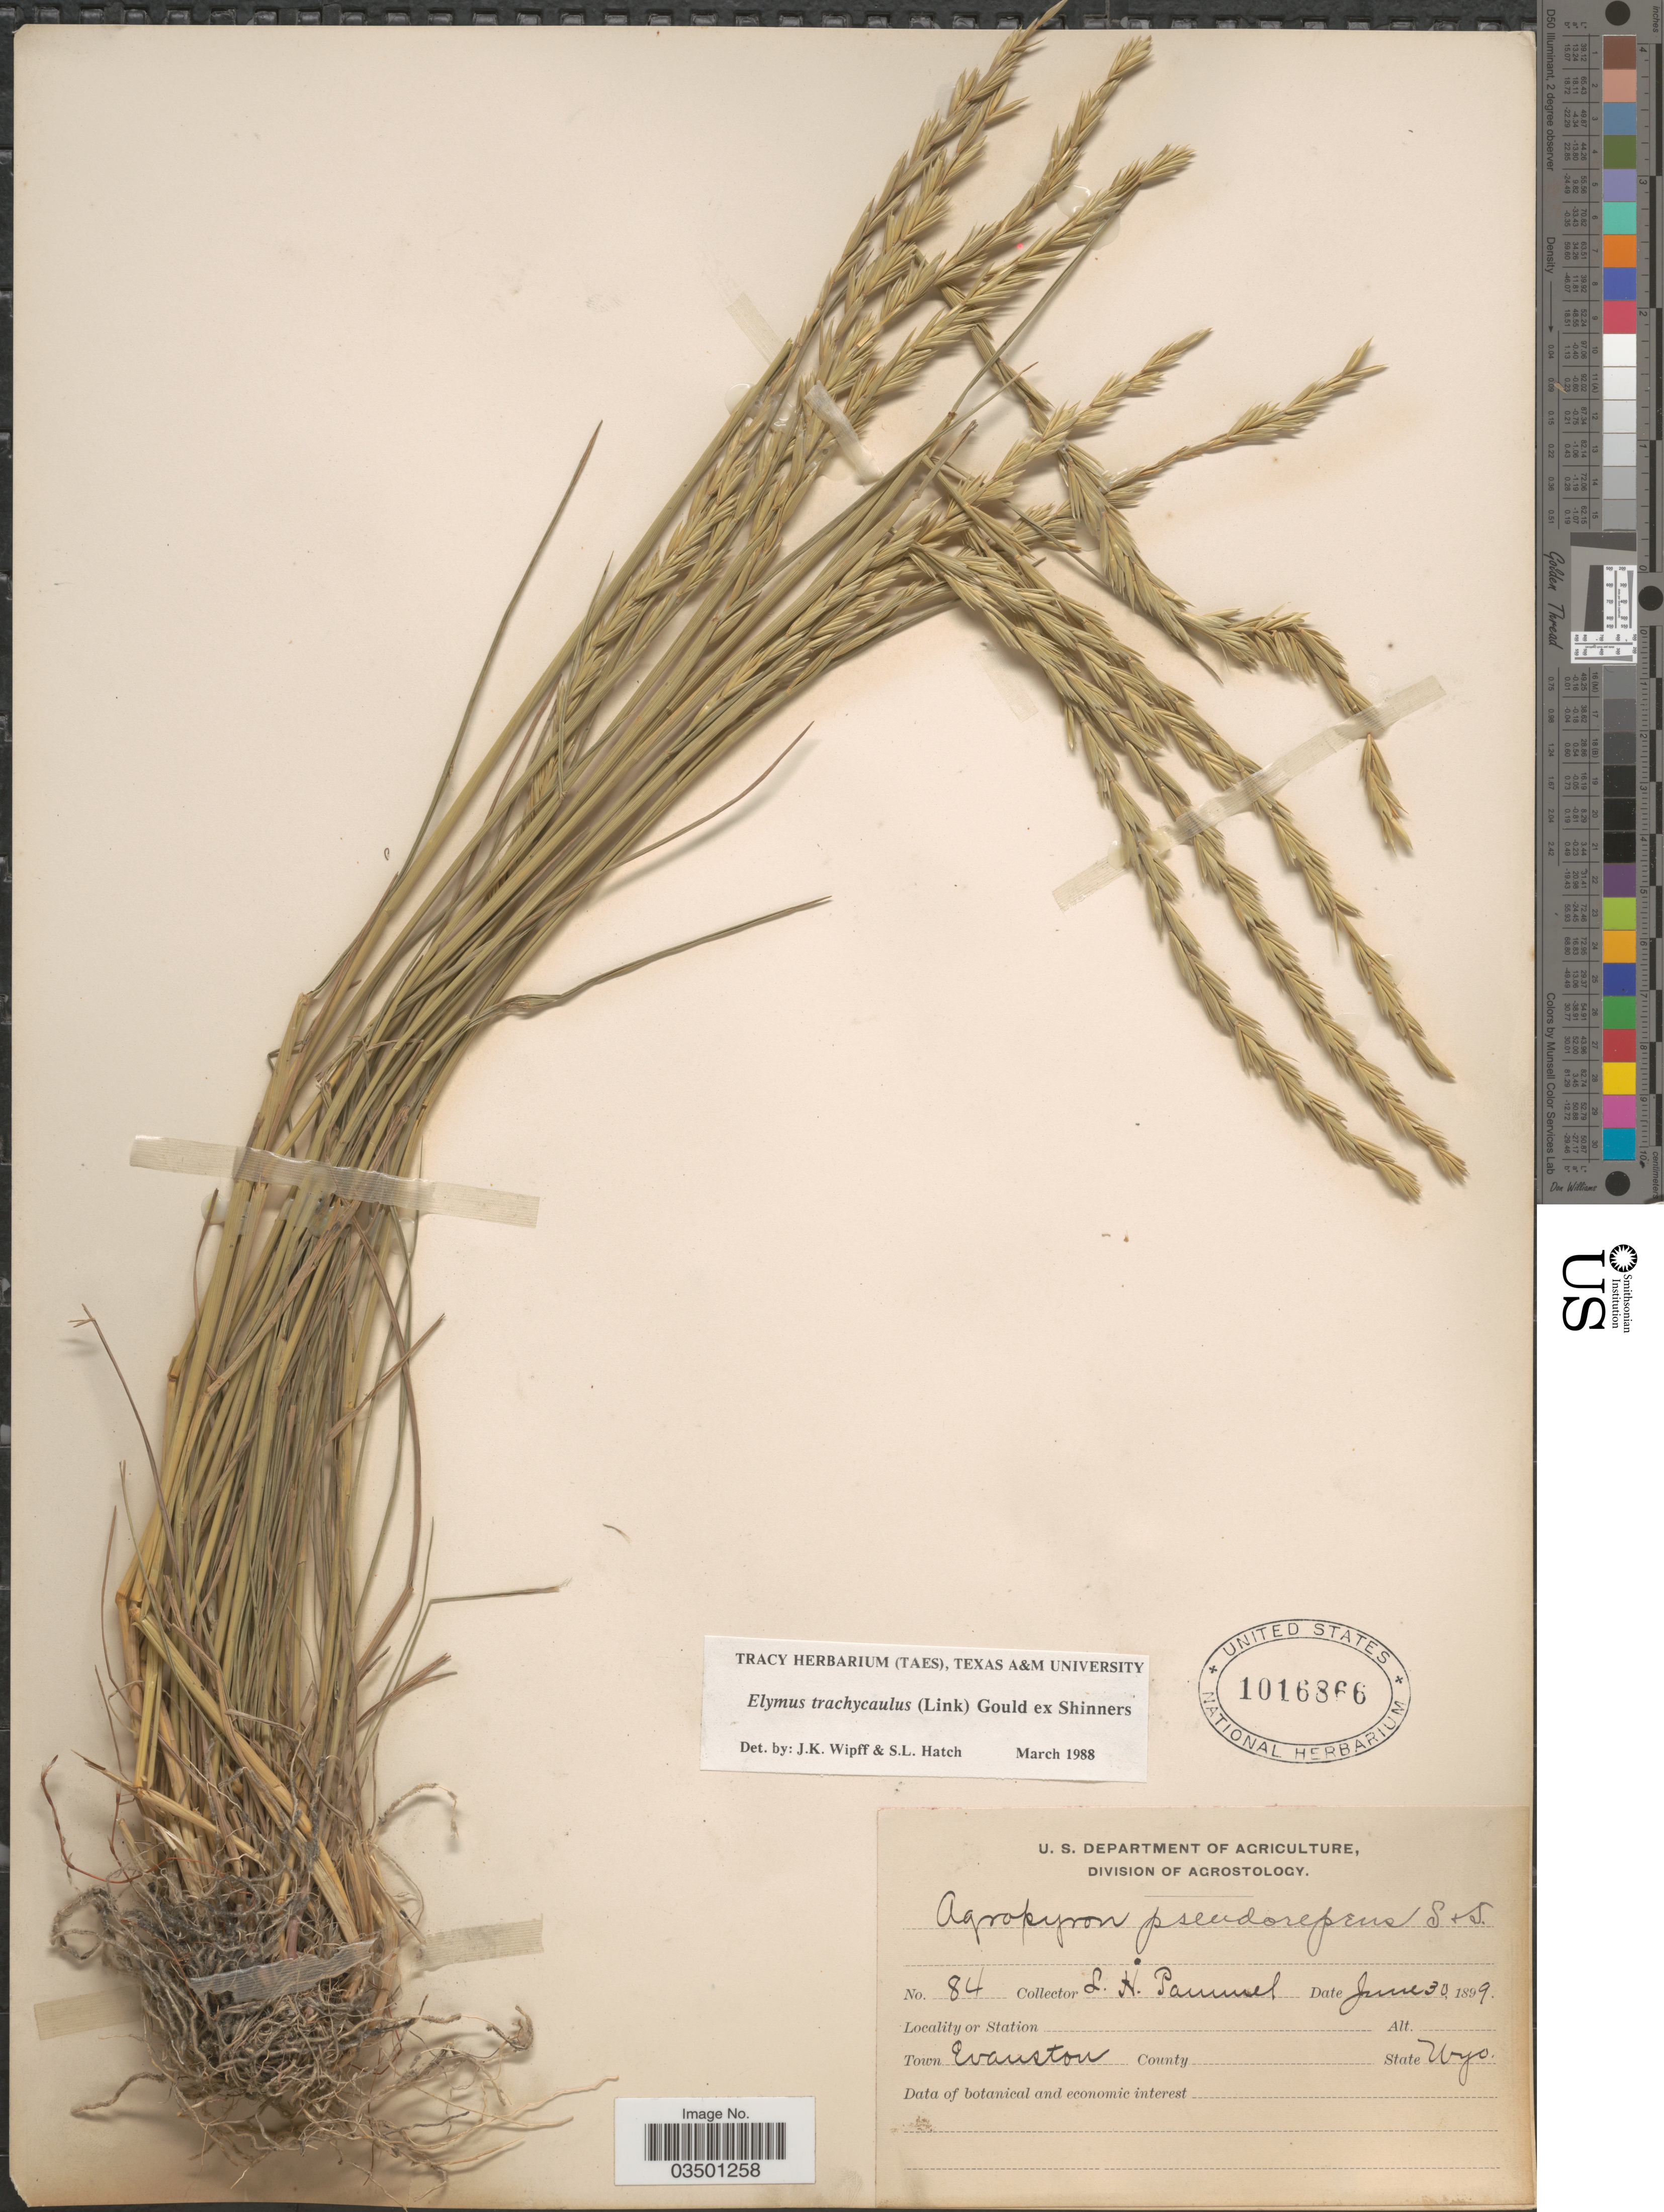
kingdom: Plantae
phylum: Tracheophyta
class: Liliopsida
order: Poales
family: Poaceae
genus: Elymus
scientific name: Elymus trachycaulus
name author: (Link) Gould ex Shinners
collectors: L. Pammel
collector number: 84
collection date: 1899-06-30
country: United States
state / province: Wyoming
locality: Town Evanston.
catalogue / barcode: US 1016866